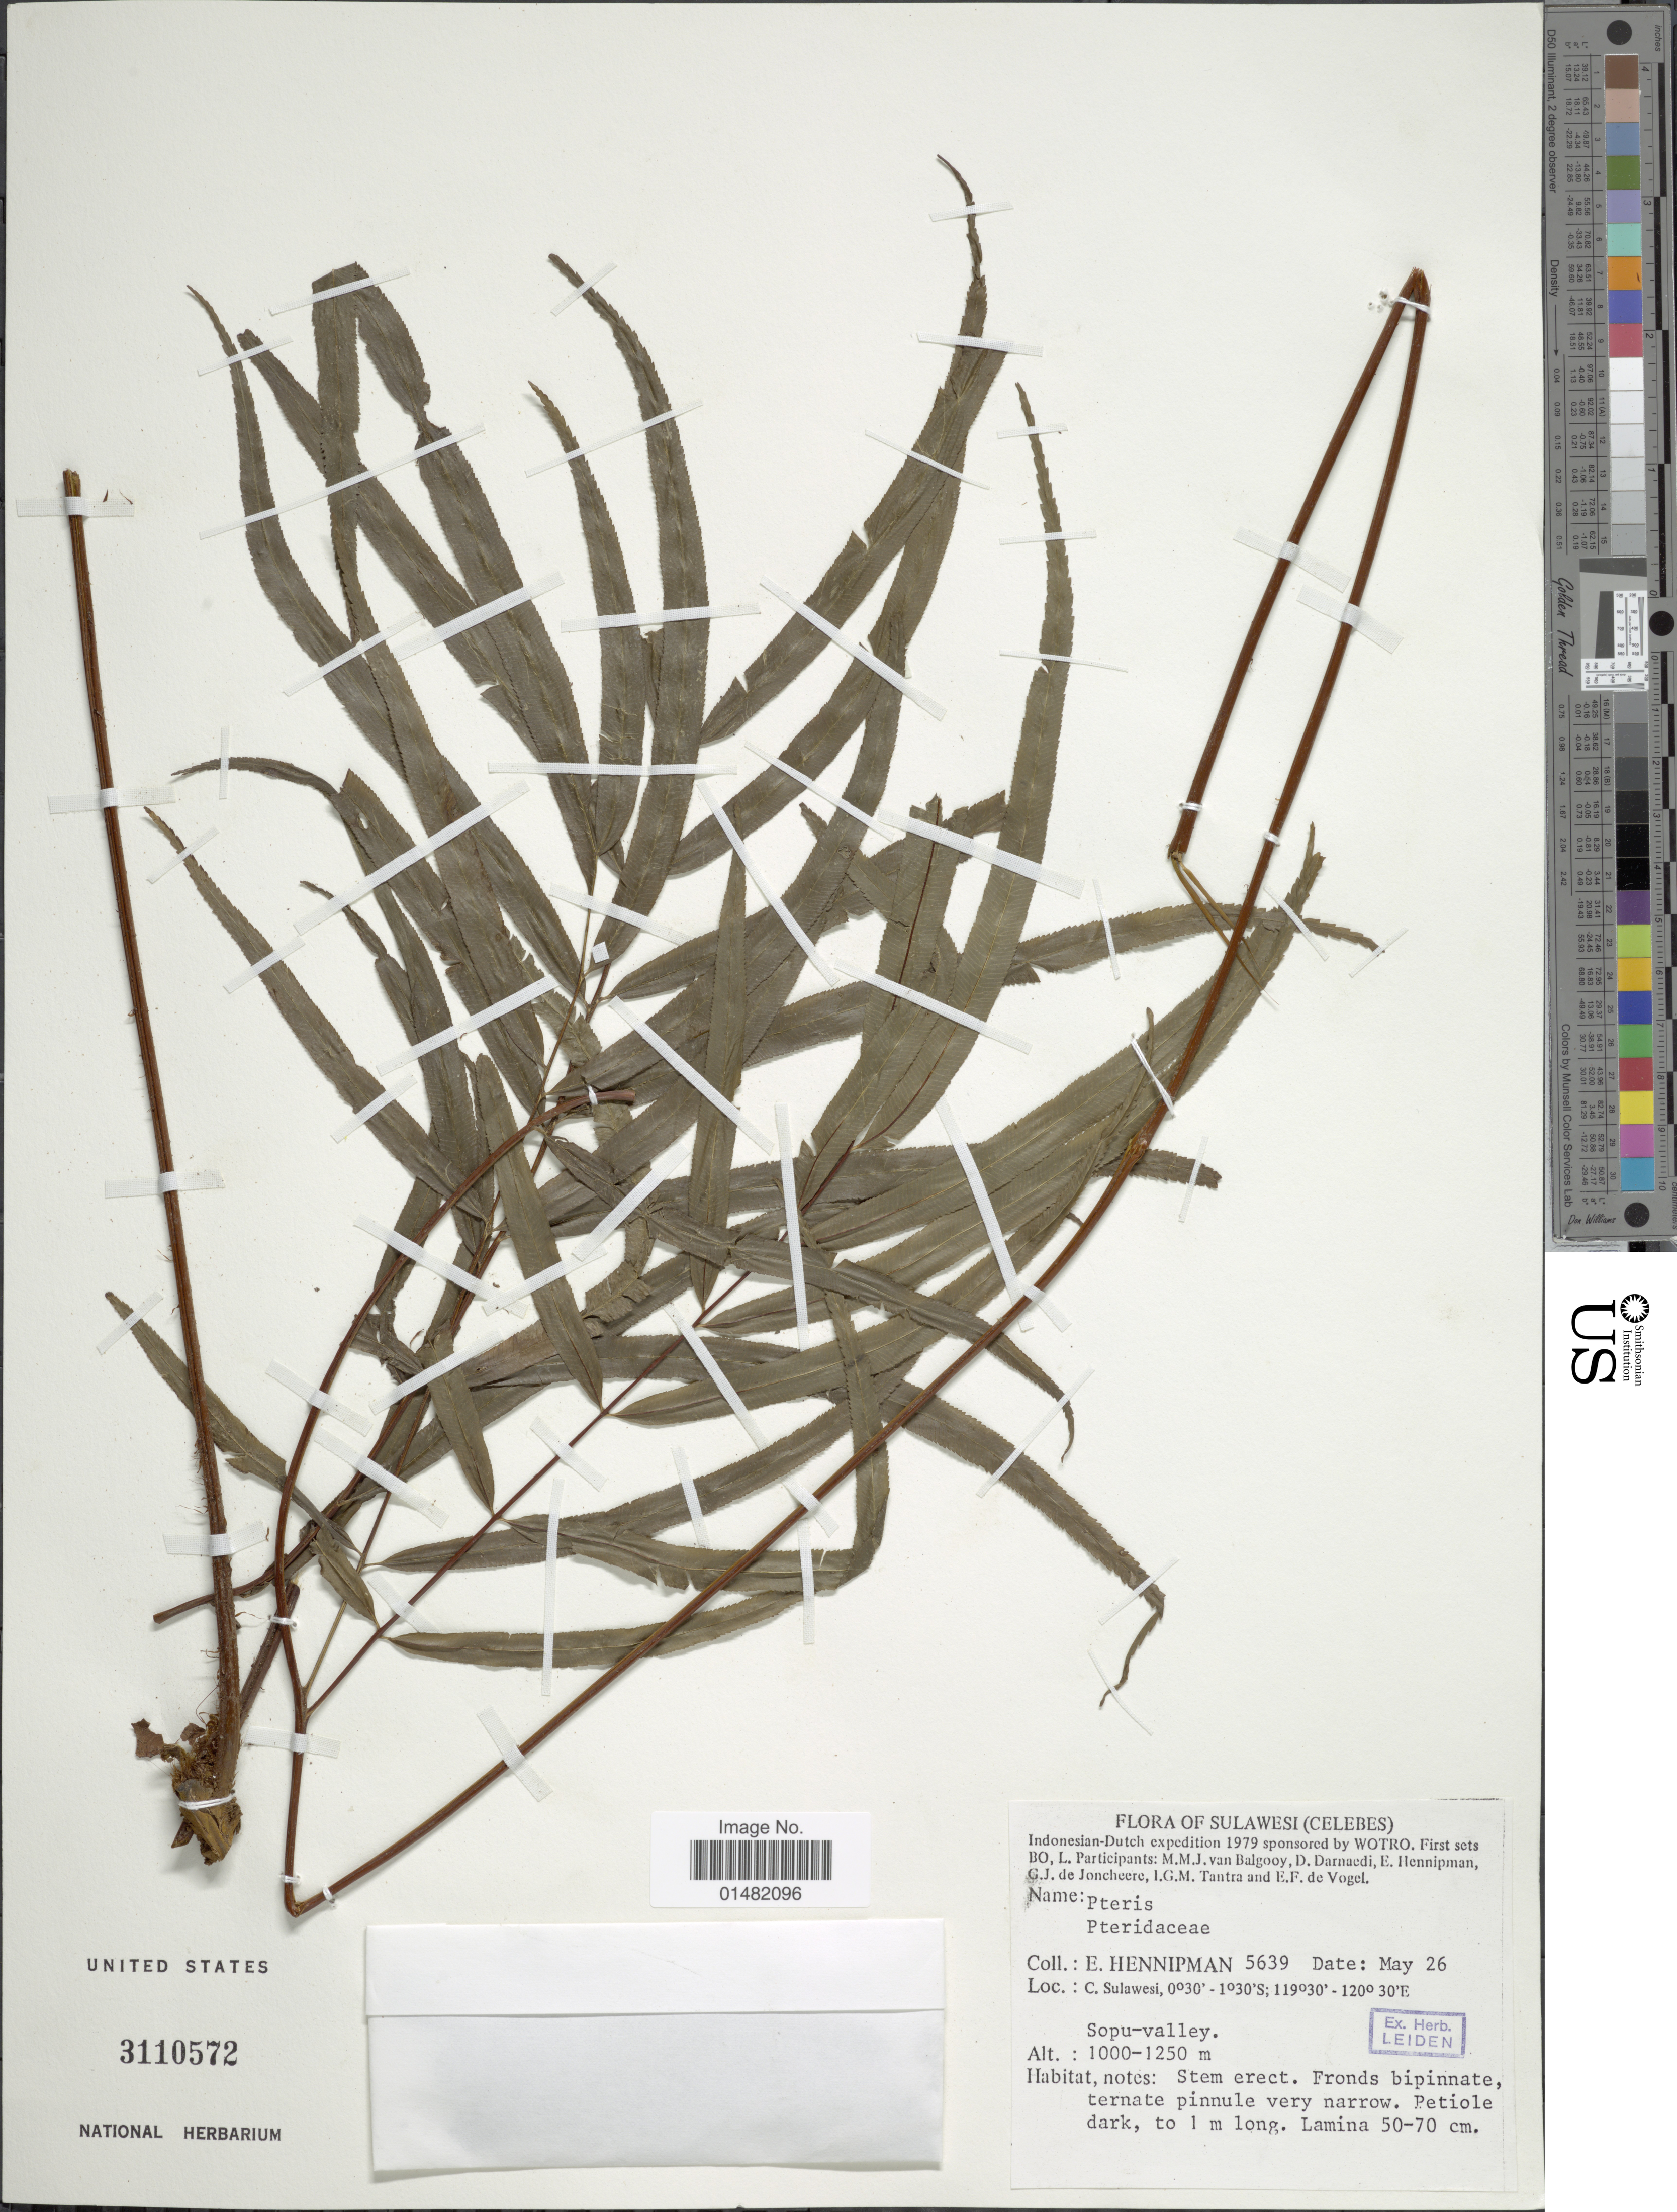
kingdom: Plantae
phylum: Tracheophyta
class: Polypodiopsida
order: Polypodiales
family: Pteridaceae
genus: Pteris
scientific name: Pteris sp.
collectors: E. Hennipman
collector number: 5639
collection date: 1979-05-26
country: Indonesia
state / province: Sulawesi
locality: (Celebes), C. Sulawesi, Sopu-valley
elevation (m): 1000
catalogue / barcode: US 3110572